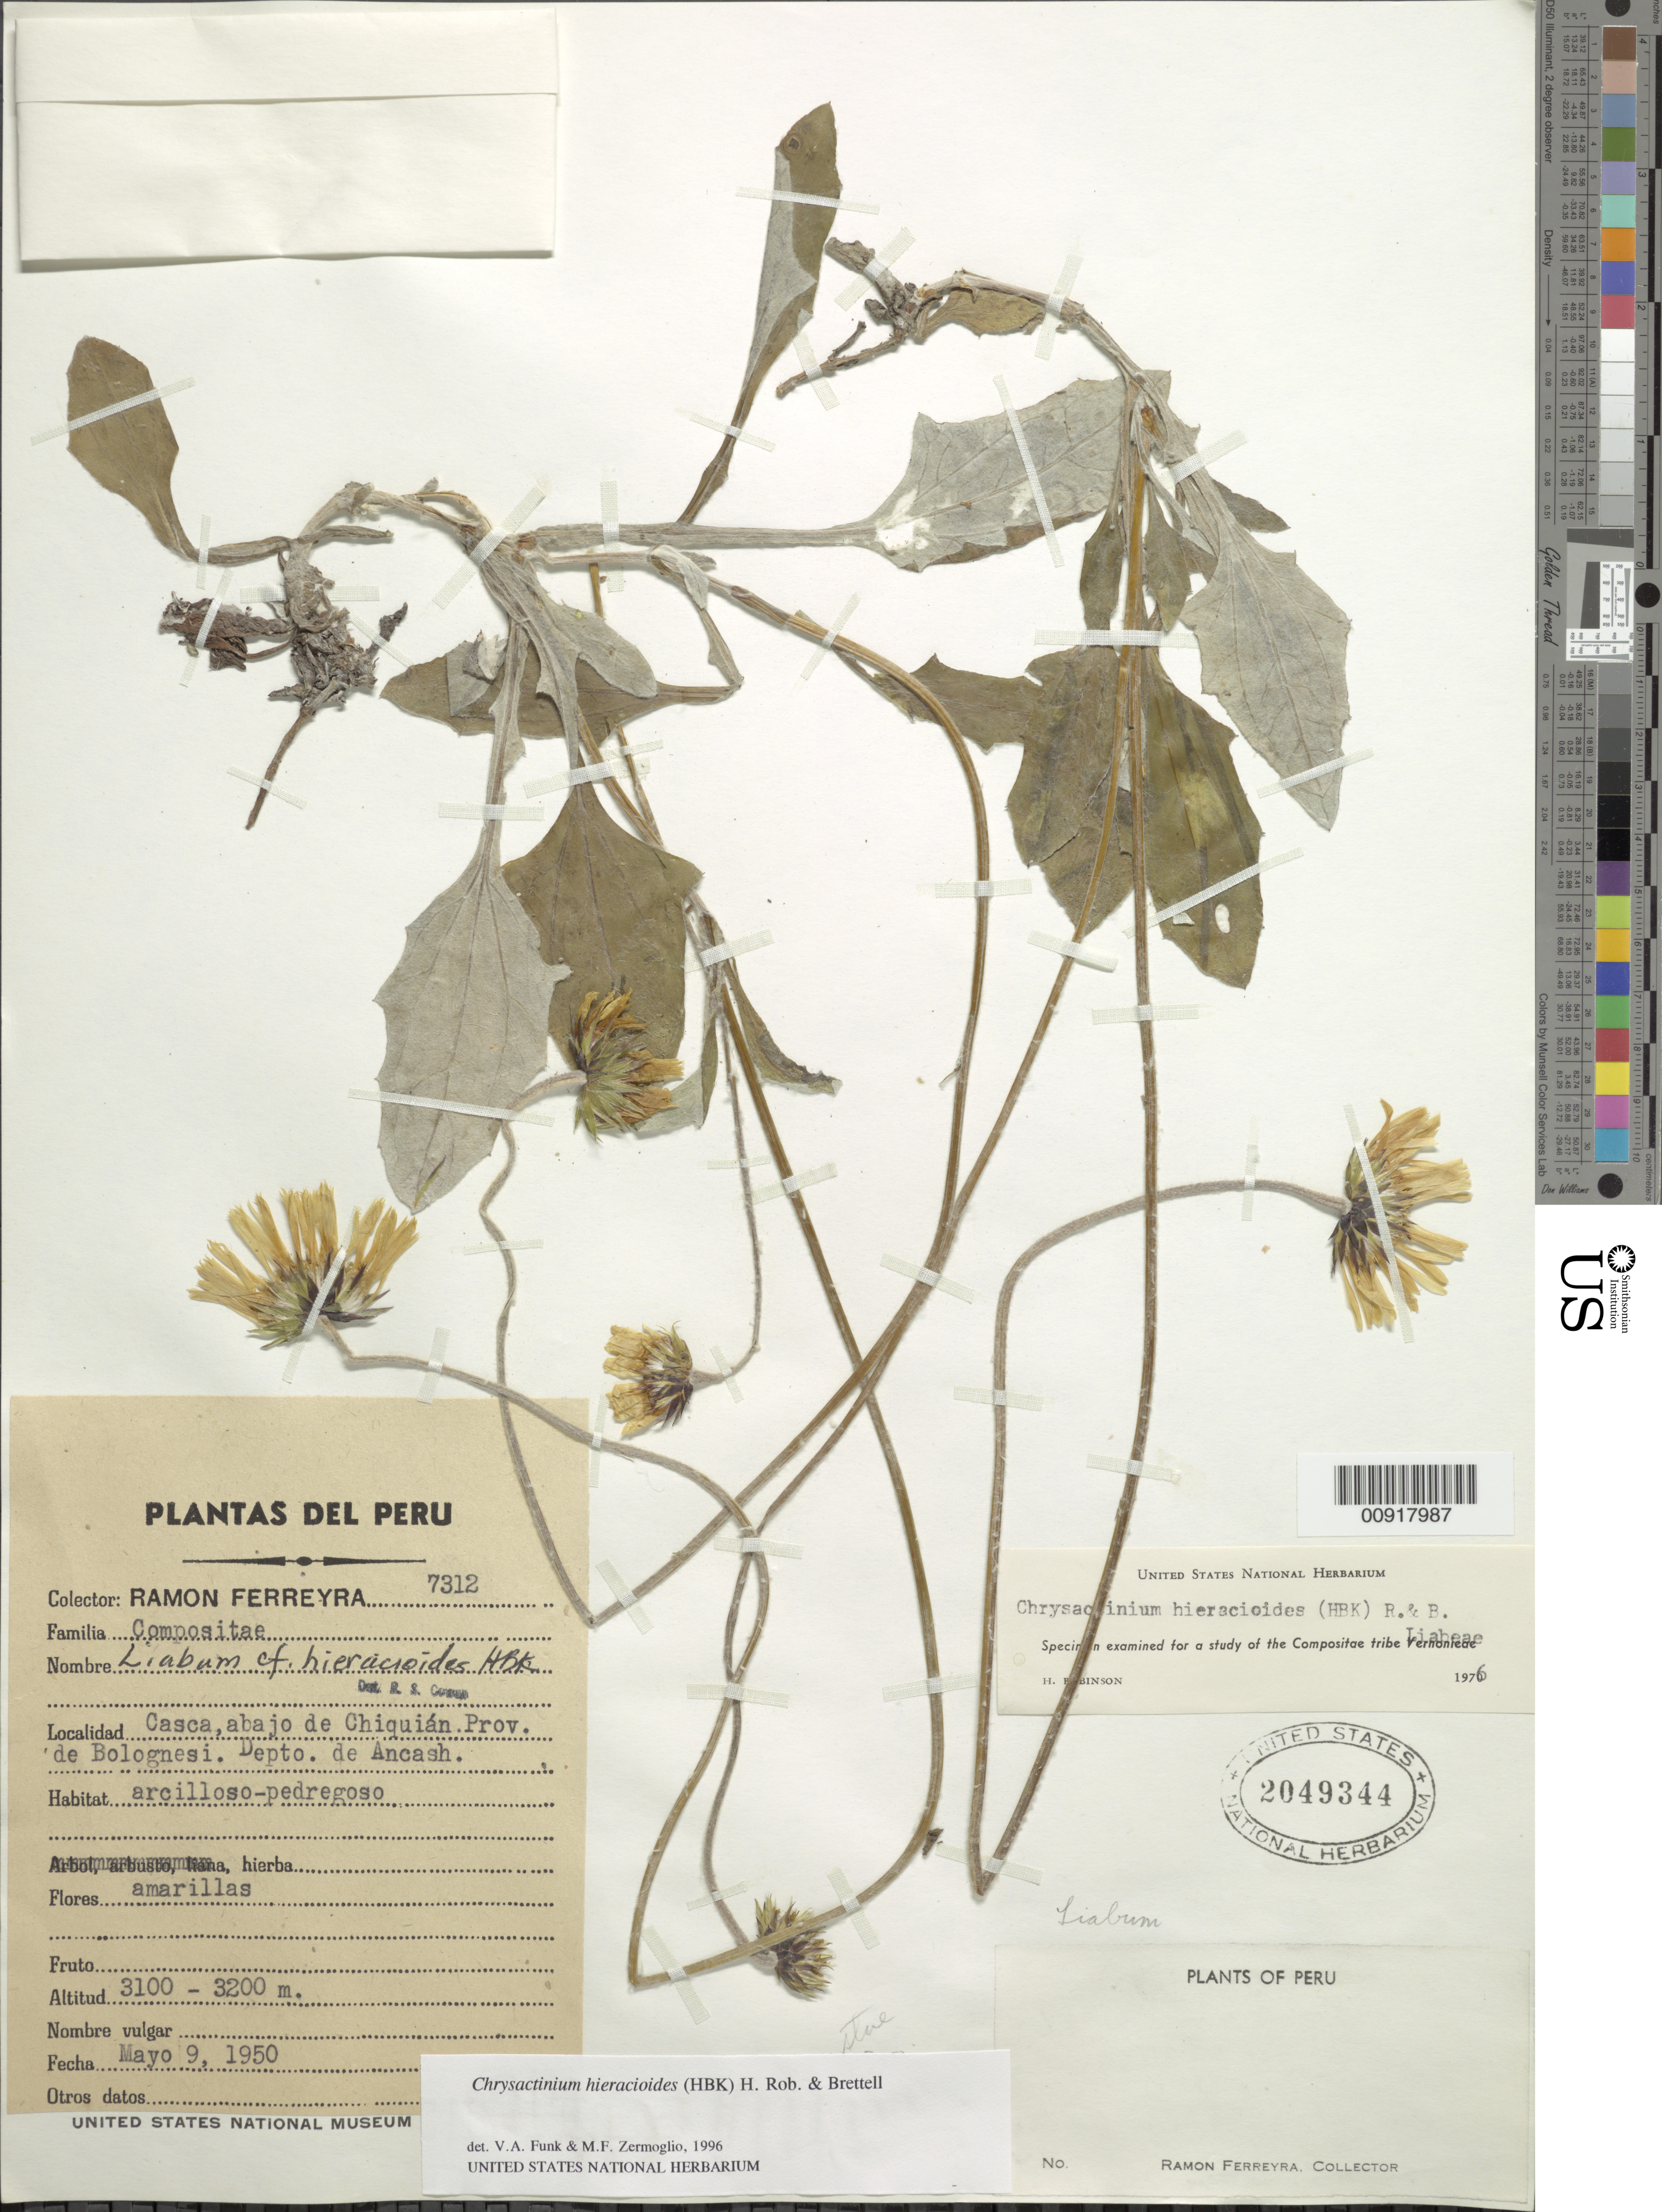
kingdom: Plantae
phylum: Tracheophyta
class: Magnoliopsida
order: Asterales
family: Asteraceae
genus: Chrysactinium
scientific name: Chrysactinium hieracioides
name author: (Kunth) H. Rob. & Brettell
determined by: Funk, V. A.; Zermoglio, M. F.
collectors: R. A. Ferreyra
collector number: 7312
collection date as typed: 9 May 1950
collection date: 1950-05-09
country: Peru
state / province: Ancash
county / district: Bolognesi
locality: Prov. Bolognesi, Dpto. Ancash, Casca, abajo de Chiquián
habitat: Arcilloso-pedregoso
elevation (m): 3100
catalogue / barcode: US 2049344